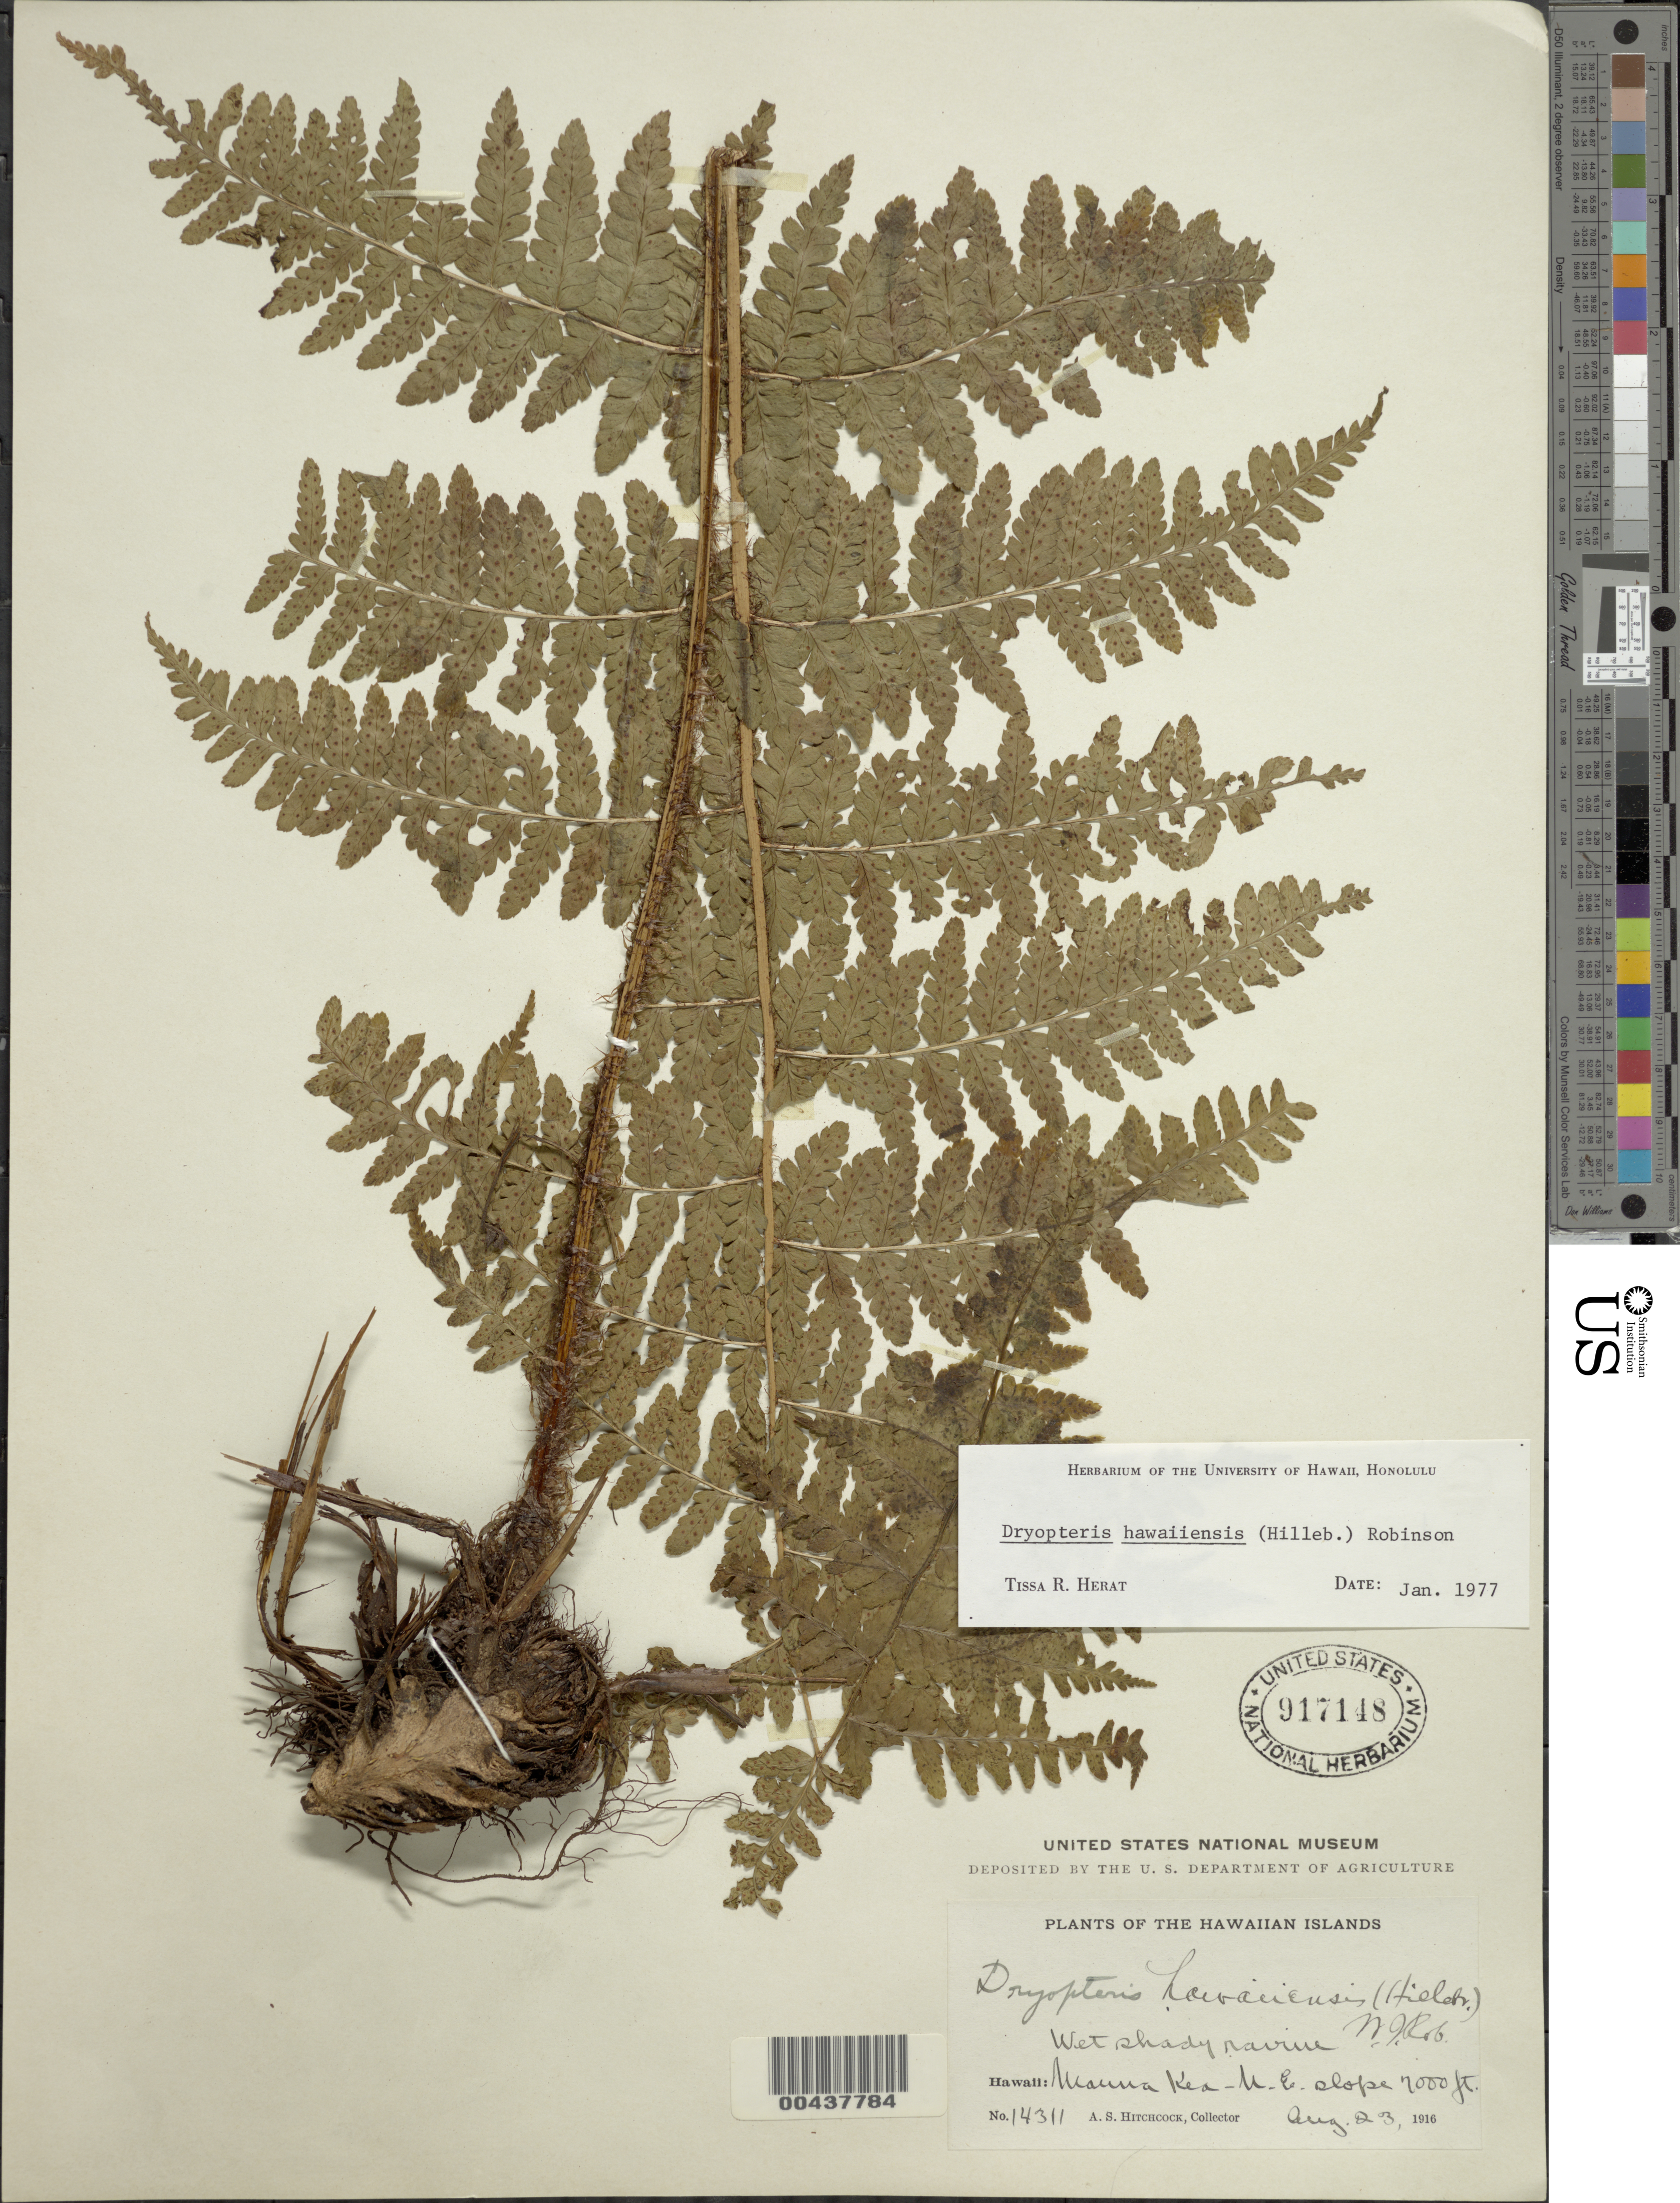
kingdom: Plantae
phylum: Tracheophyta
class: Polypodiopsida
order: Polypodiales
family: Dryopteridaceae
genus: Dryopteris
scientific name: Dryopteris hawaiiensis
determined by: Herat, T. R.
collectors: A. S. Hitchcock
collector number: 14311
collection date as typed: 23 Aug 1916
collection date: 1916-08-23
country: United States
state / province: Hawaii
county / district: Hawaii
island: Hawaii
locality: Mauna Kea - NE slope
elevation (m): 2134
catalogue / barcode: US 917148